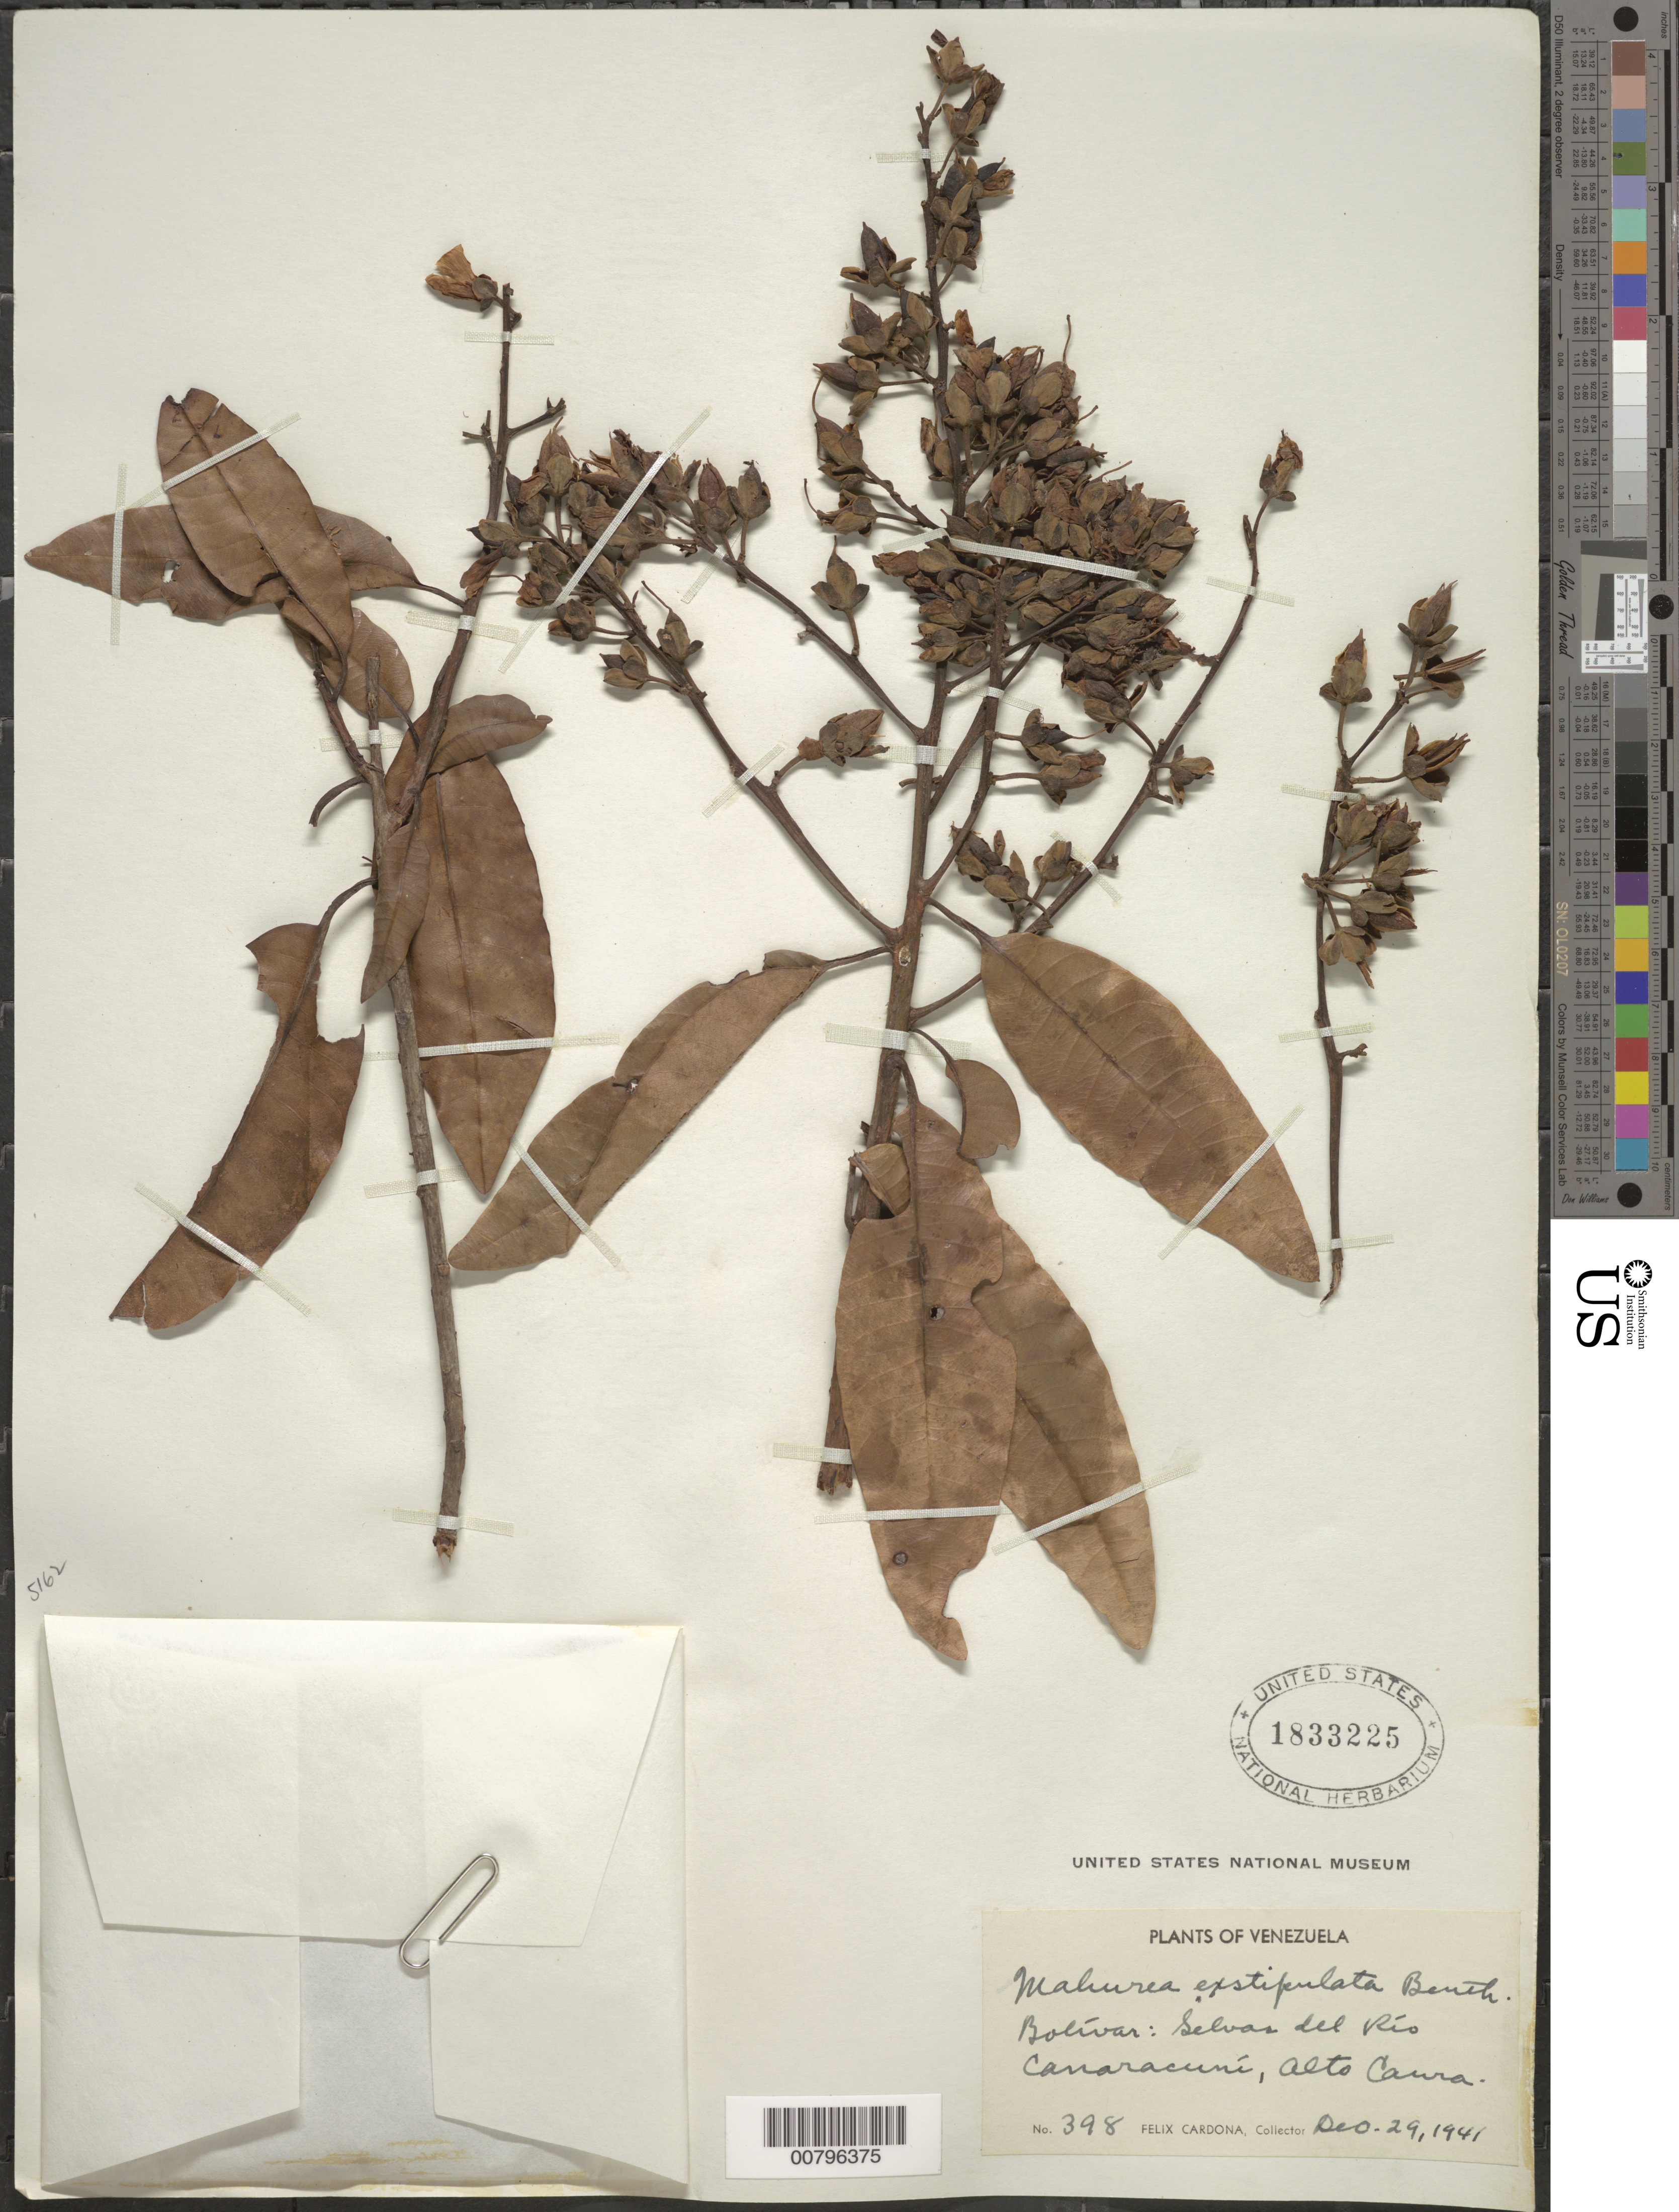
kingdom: Plantae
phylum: Tracheophyta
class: Magnoliopsida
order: Malpighiales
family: Calophyllaceae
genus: Mahurea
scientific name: Mahurea exstipulata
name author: Benth.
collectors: F. Cardona Puig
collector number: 398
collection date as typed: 29-Dec-41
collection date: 1941-12-29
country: Venezuela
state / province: Bolívar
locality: Río Carraracuní, Alto Caura, Guayana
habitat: Selvas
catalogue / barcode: US 1833225